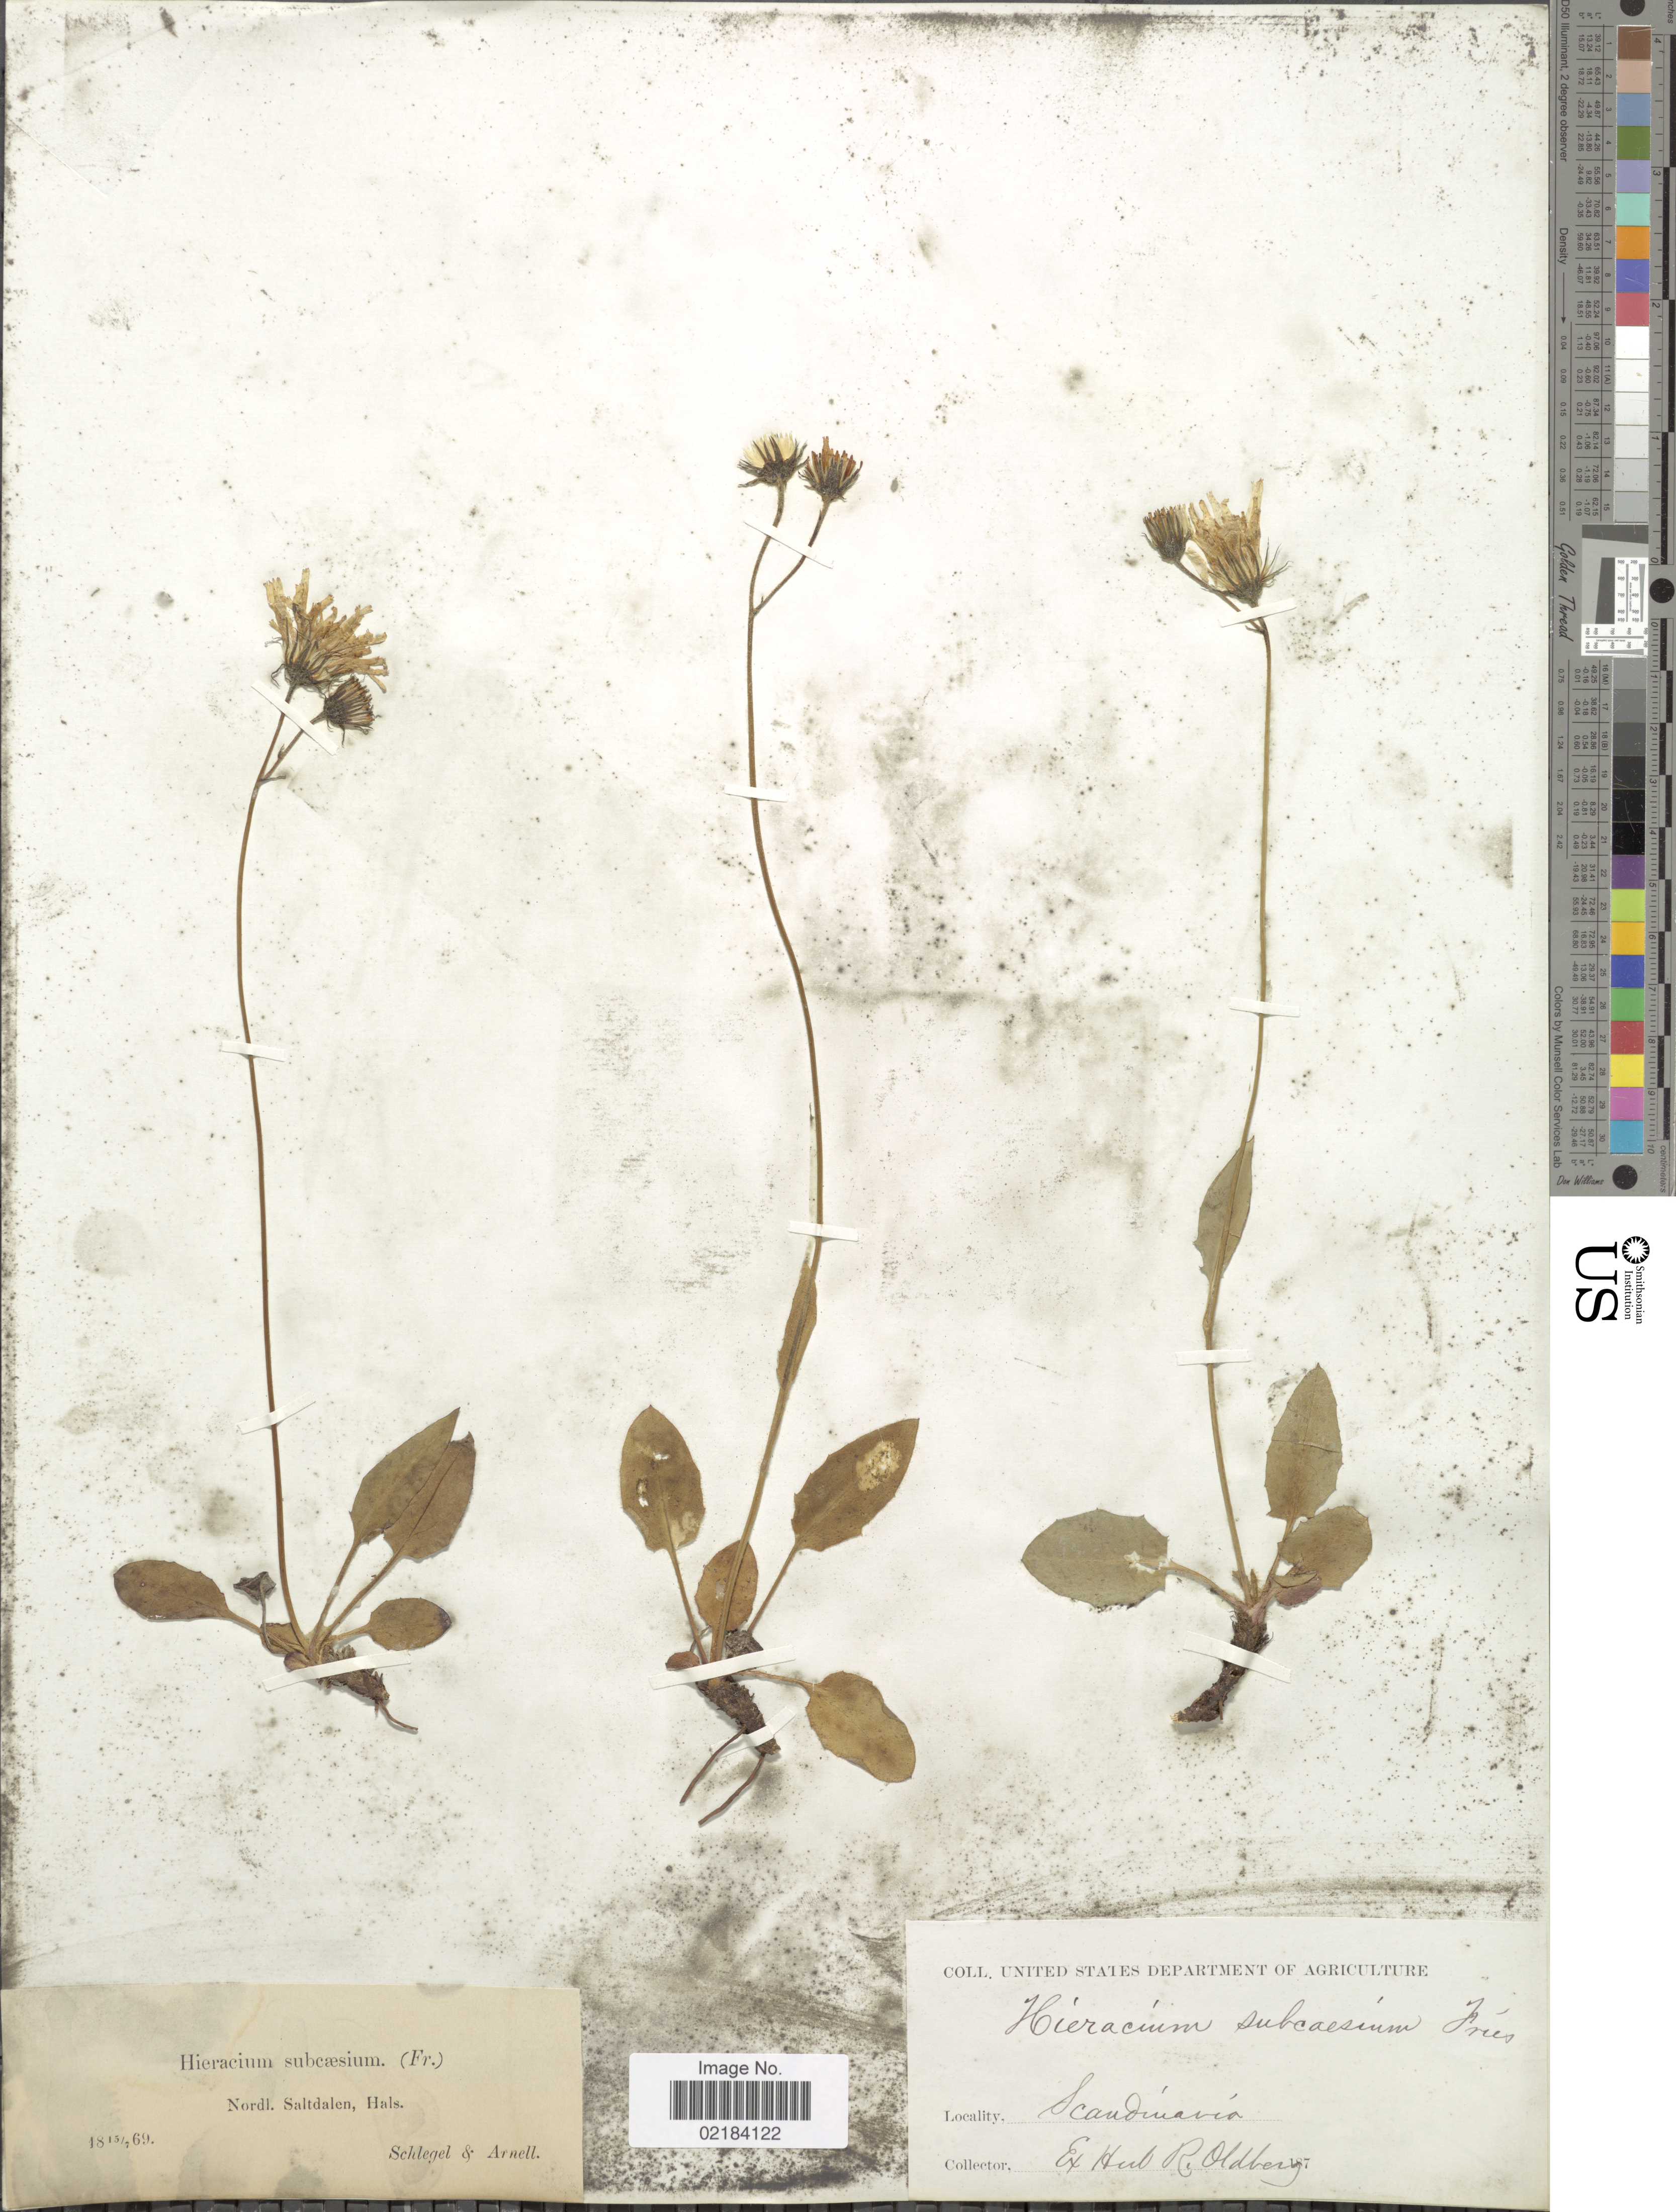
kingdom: Plantae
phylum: Tracheophyta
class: Magnoliopsida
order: Asterales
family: Asteraceae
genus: Hieracium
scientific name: Hieracium subcaesium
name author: (Fr.) Lindeb.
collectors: Schlegel & Arnell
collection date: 1869-07-15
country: Norway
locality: Nordl. Saltdalen, Hals, Scandinavia.